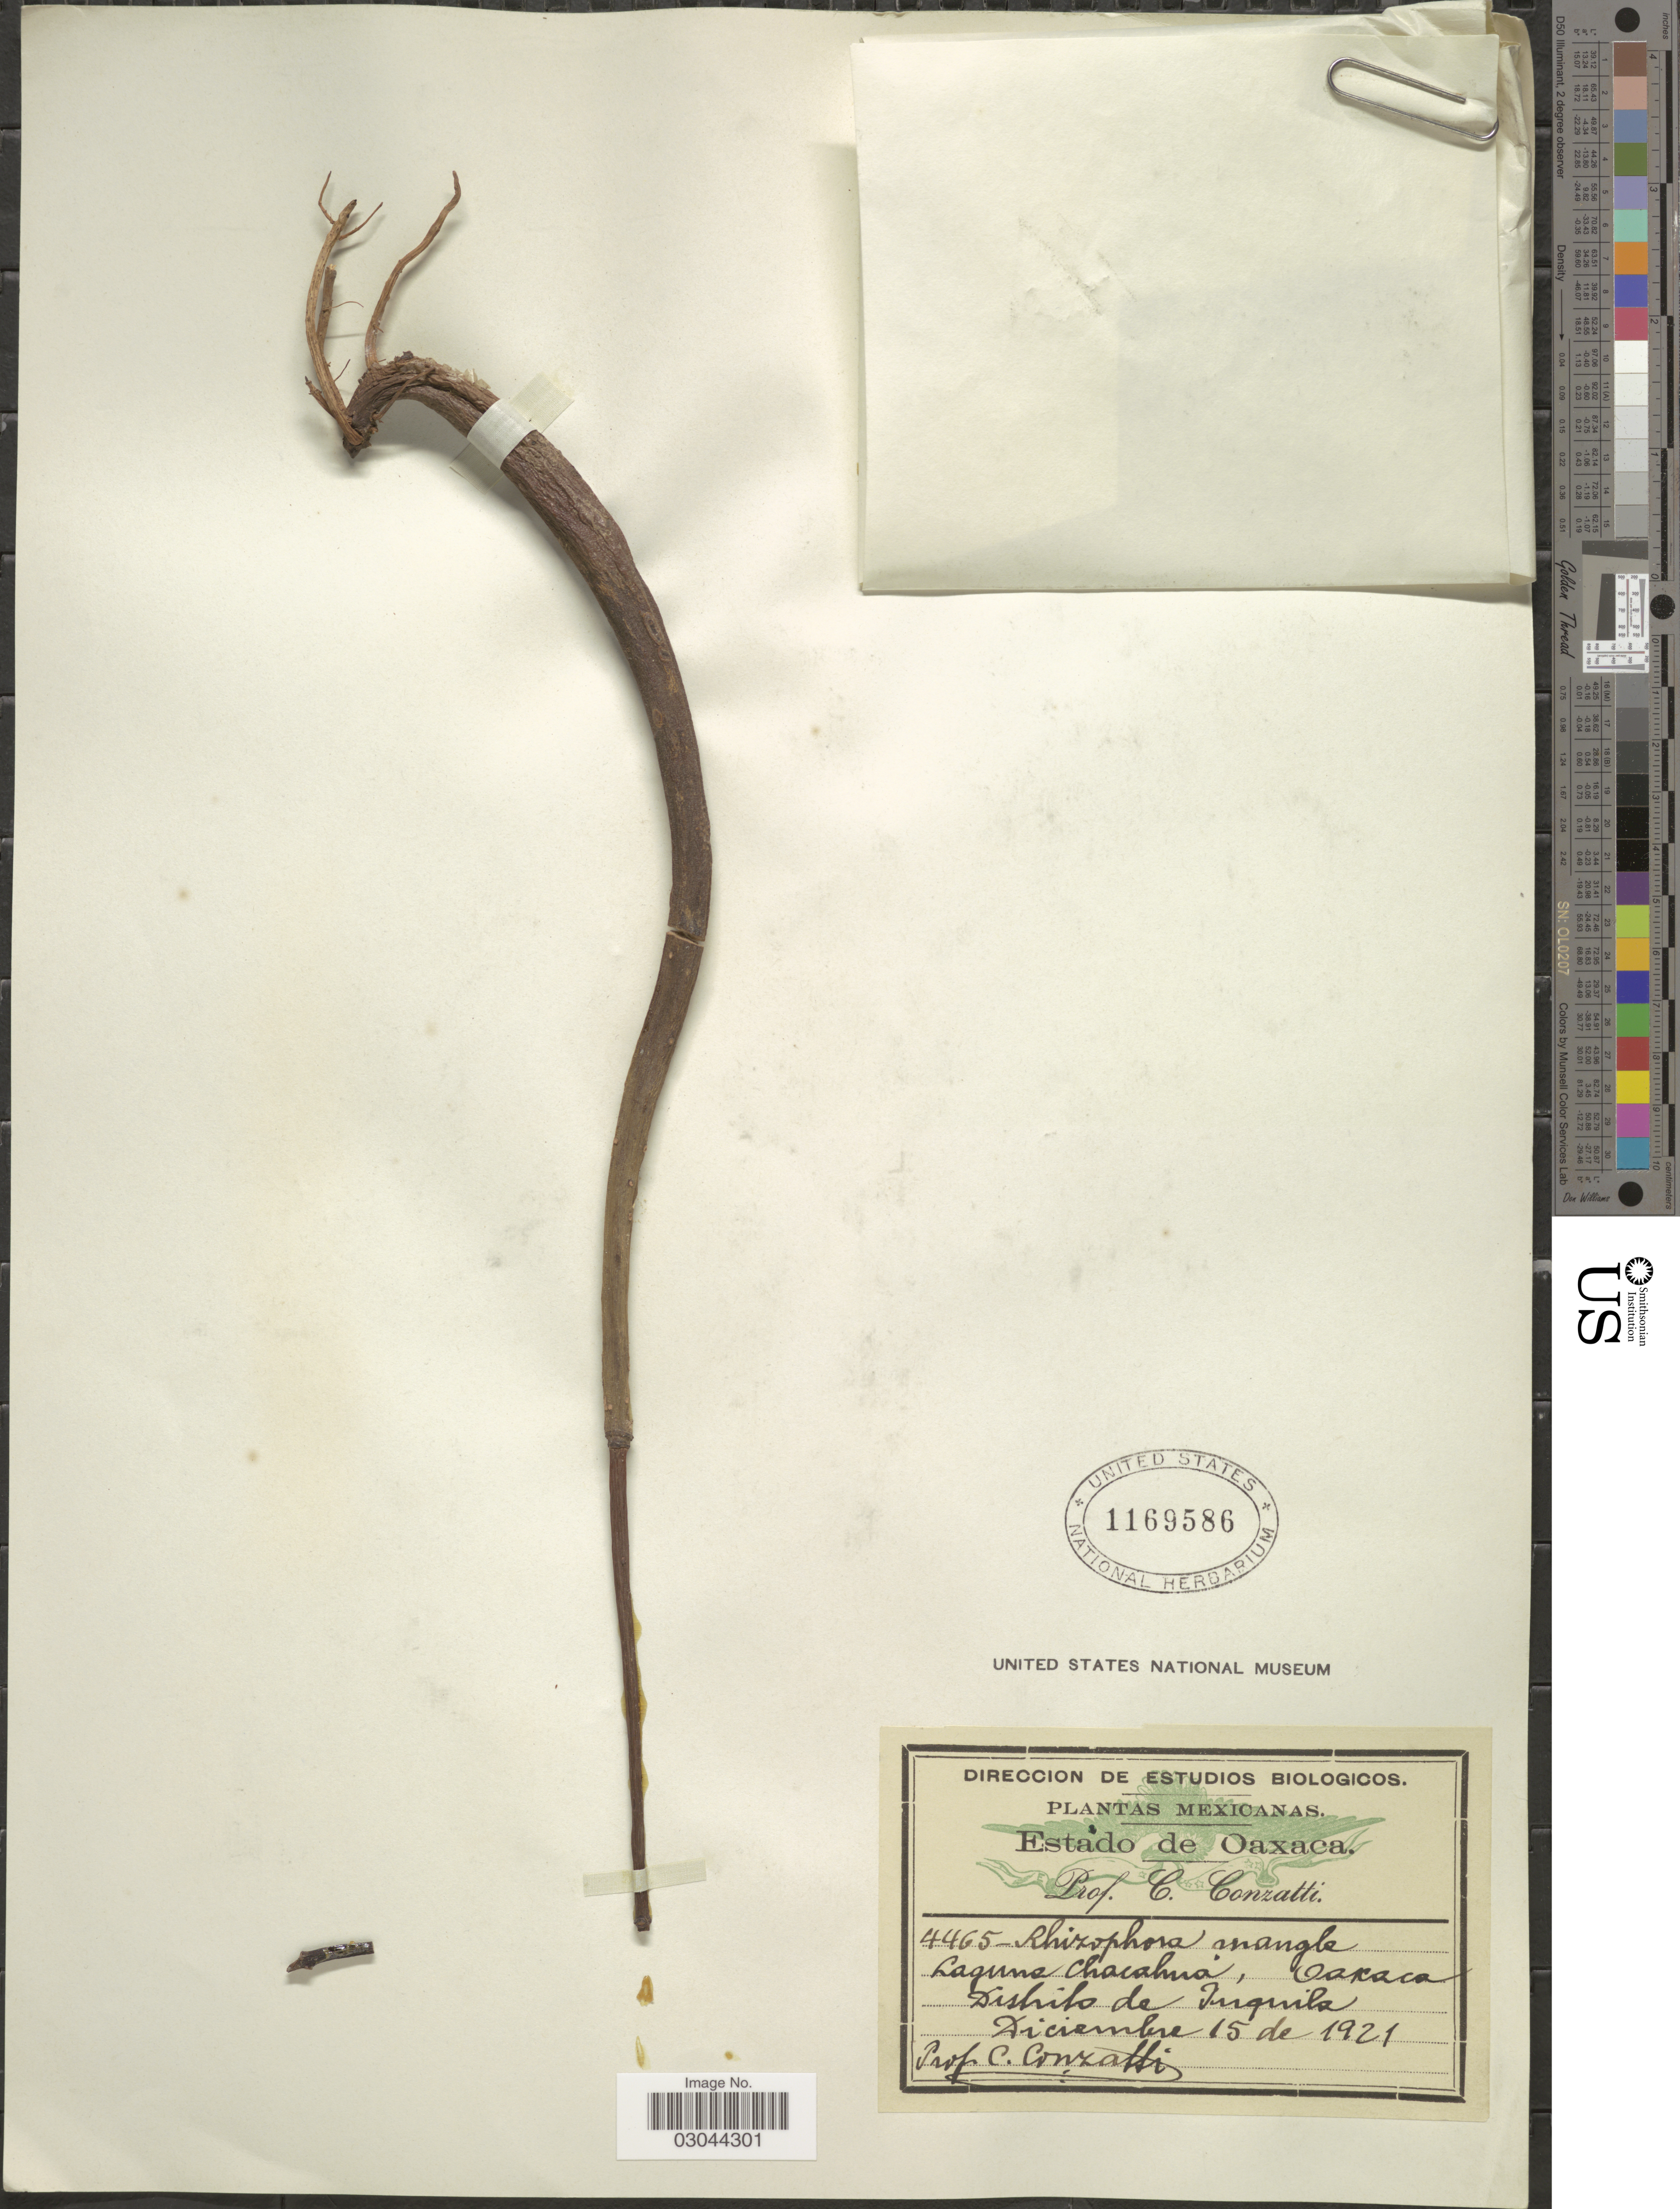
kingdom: Plantae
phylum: Tracheophyta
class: Magnoliopsida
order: Malpighiales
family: Rhizophoraceae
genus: Rhizophora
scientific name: Rhizophora mangle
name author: L.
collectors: C. Conzatti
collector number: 4465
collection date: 1921-12-15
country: Mexico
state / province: Oaxaca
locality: Estado de Oaxaca. Laguns Chacahua. Distrito de Juquila.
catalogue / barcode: US 1169586